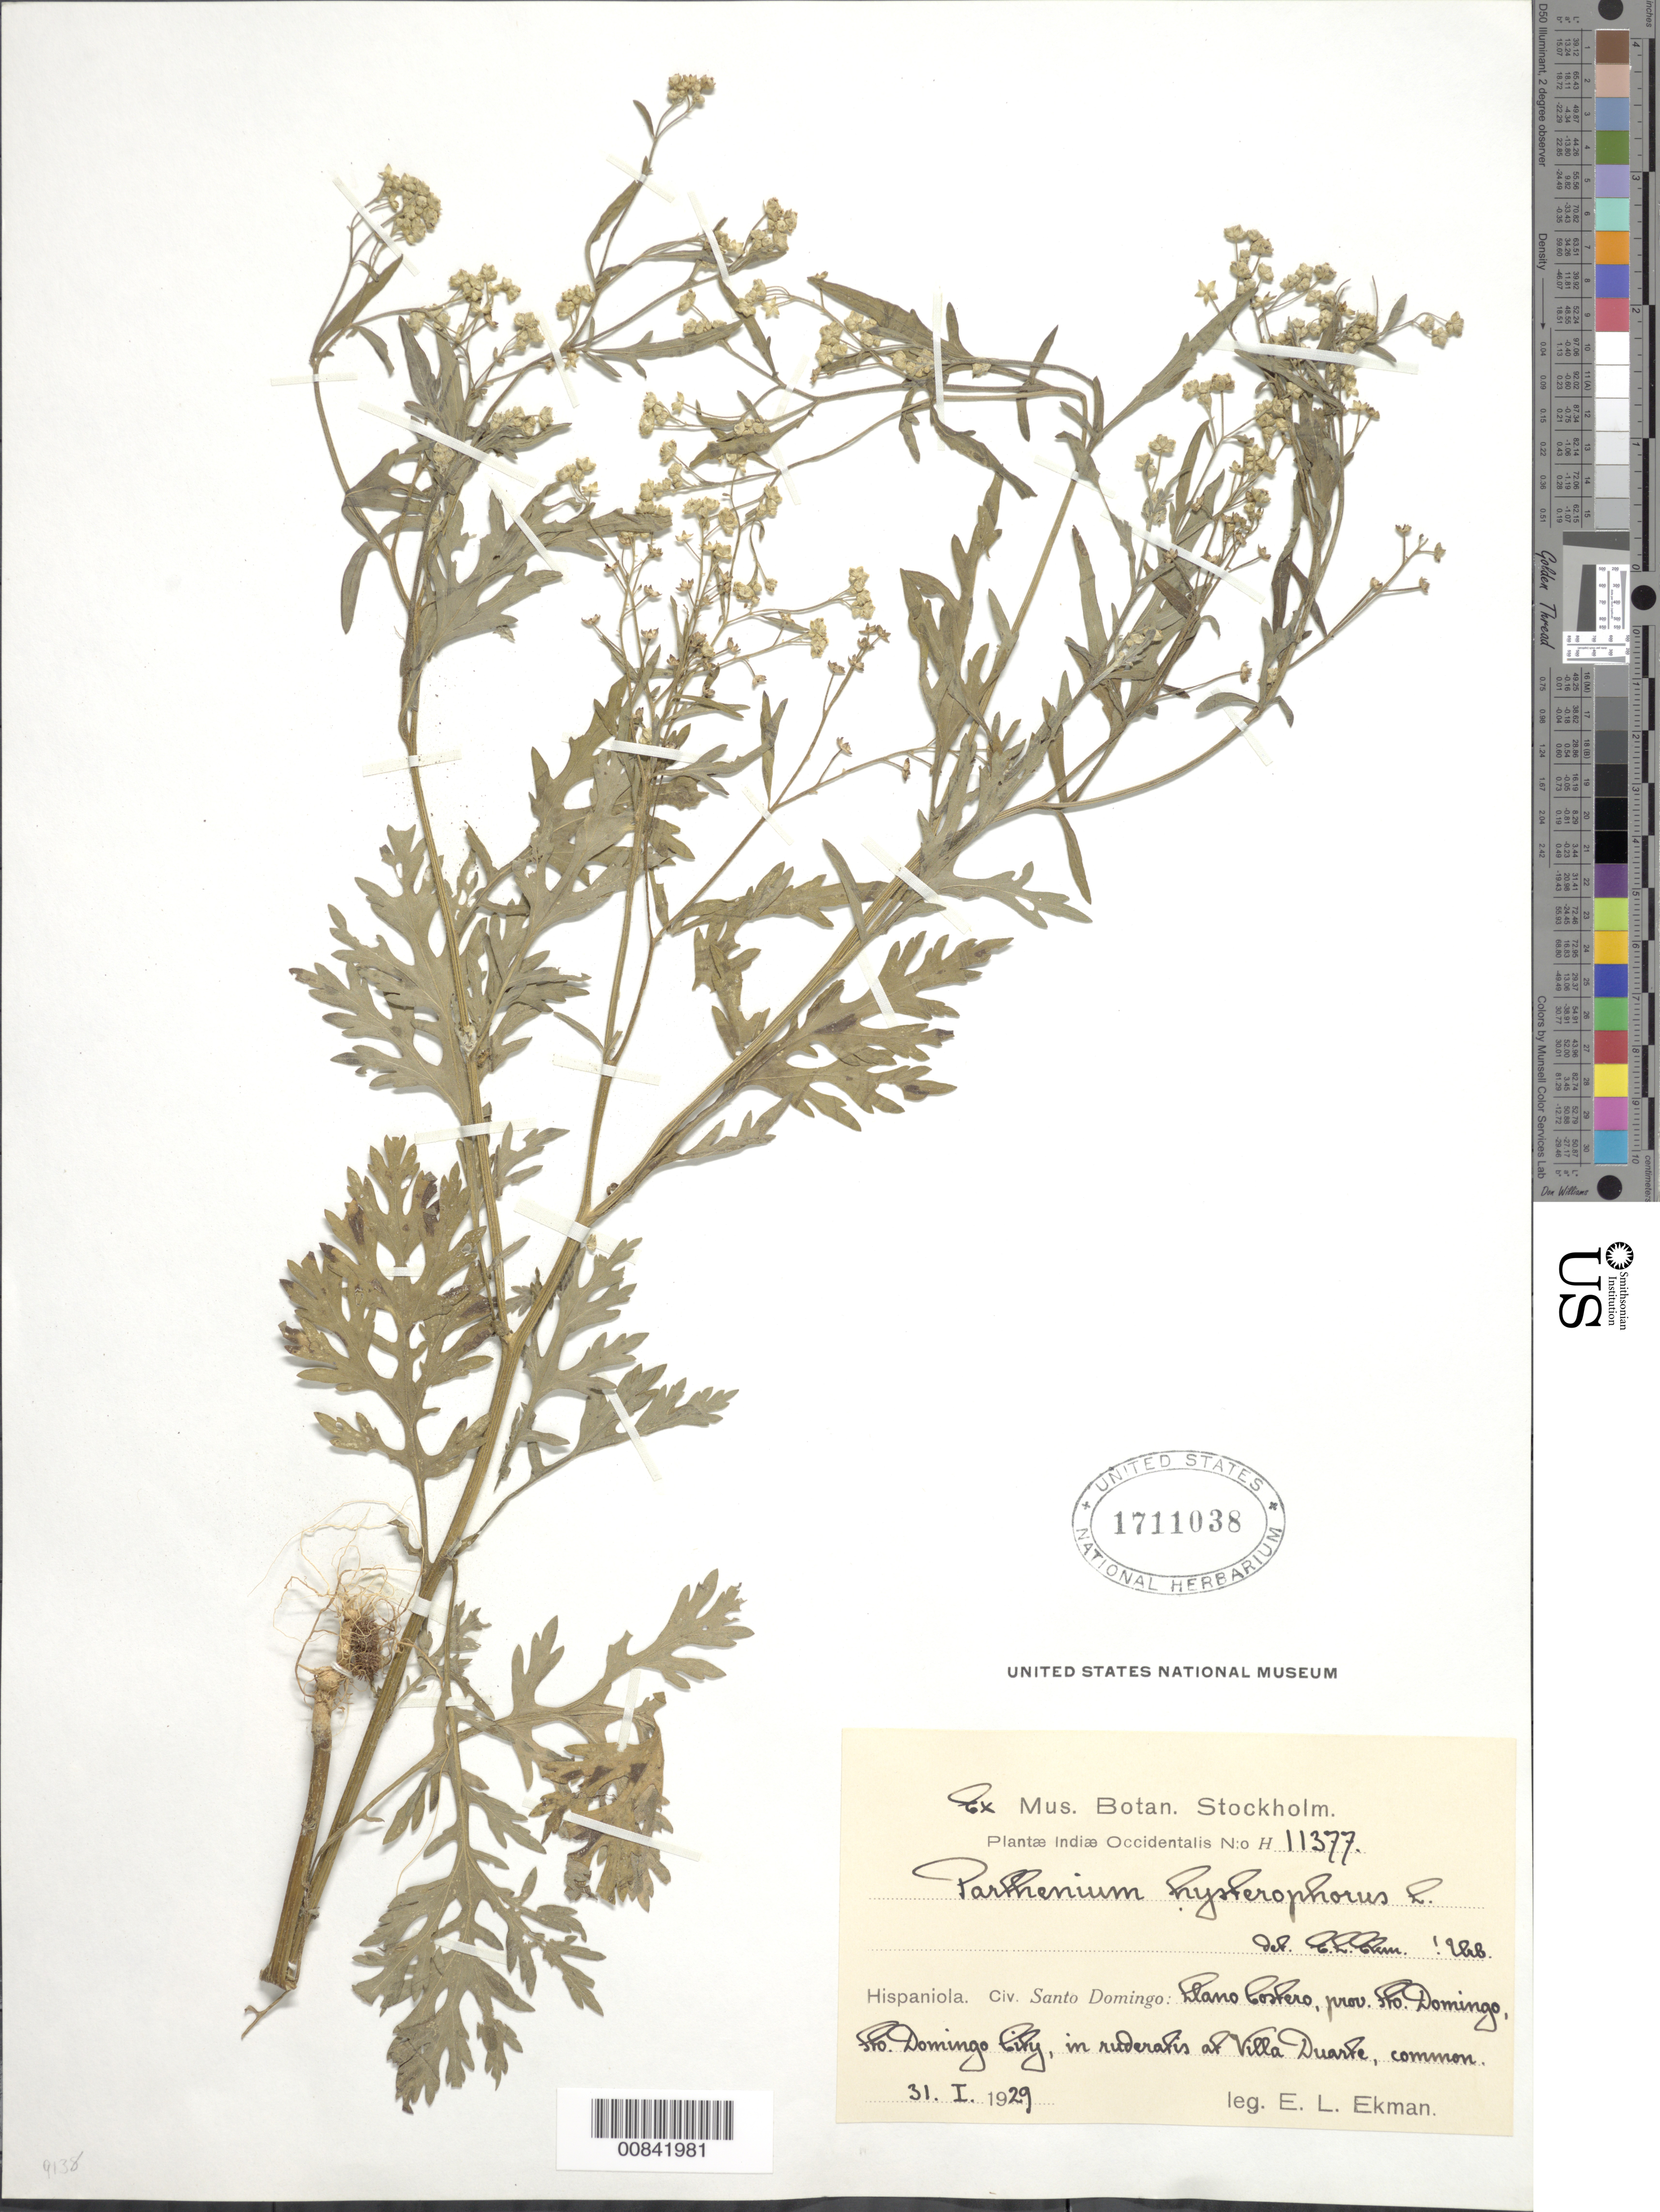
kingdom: Plantae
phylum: Tracheophyta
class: Magnoliopsida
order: Asterales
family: Asteraceae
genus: Parthenium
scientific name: Parthenium hysterophorus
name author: L.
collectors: E. L. Ekman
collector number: H 11377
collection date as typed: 31 Jan 1929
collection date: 1929-01-31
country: Dominican Republic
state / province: Distrito Nacional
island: Hispaniola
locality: Vicinity of Santo Domingo City, Llano Costero, Villa Duarte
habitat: In ruderatis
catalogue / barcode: US 1711038